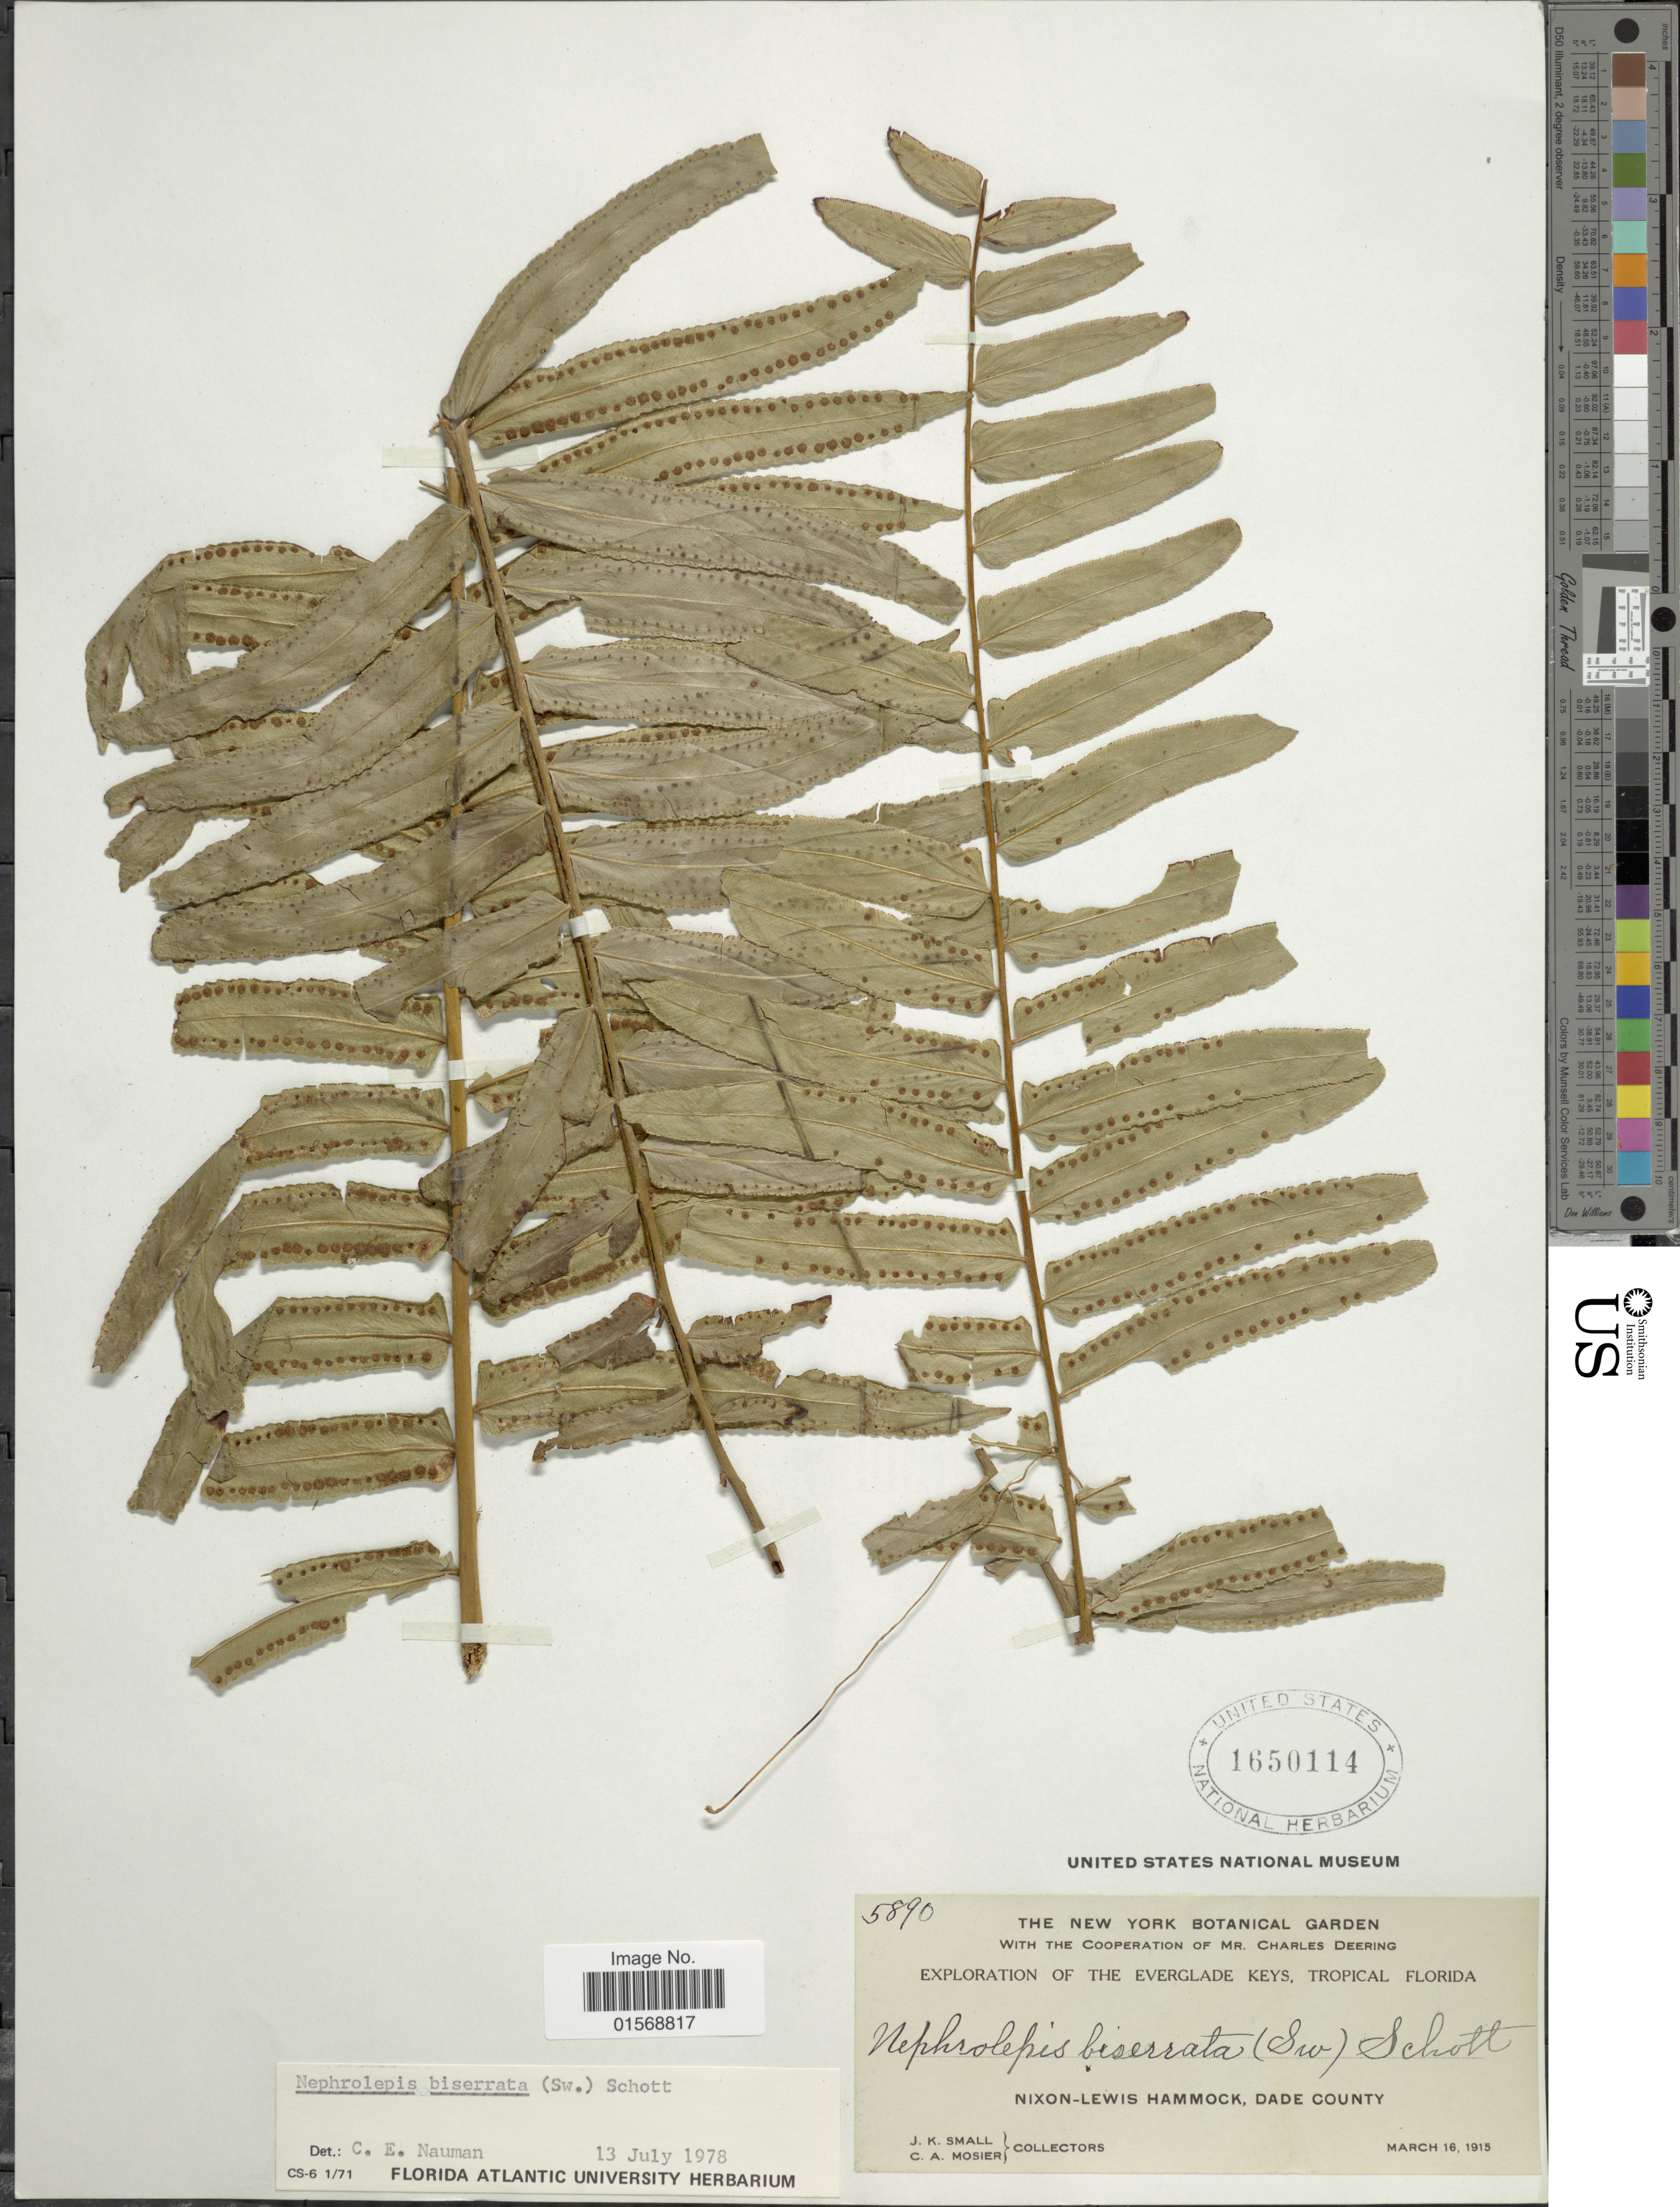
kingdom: Plantae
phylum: Tracheophyta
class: Polypodiopsida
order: Polypodiales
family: Nephrolepidaceae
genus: Nephrolepis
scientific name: Nephrolepis biserrata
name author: (Sw.) Schott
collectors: J. K. Small & C. A. Mosier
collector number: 5890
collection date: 1915-03-16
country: United States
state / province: Florida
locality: Everglade Keys, Tropical Florida, Nixon-Lewis Hammock, Dade County.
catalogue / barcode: US 1650114